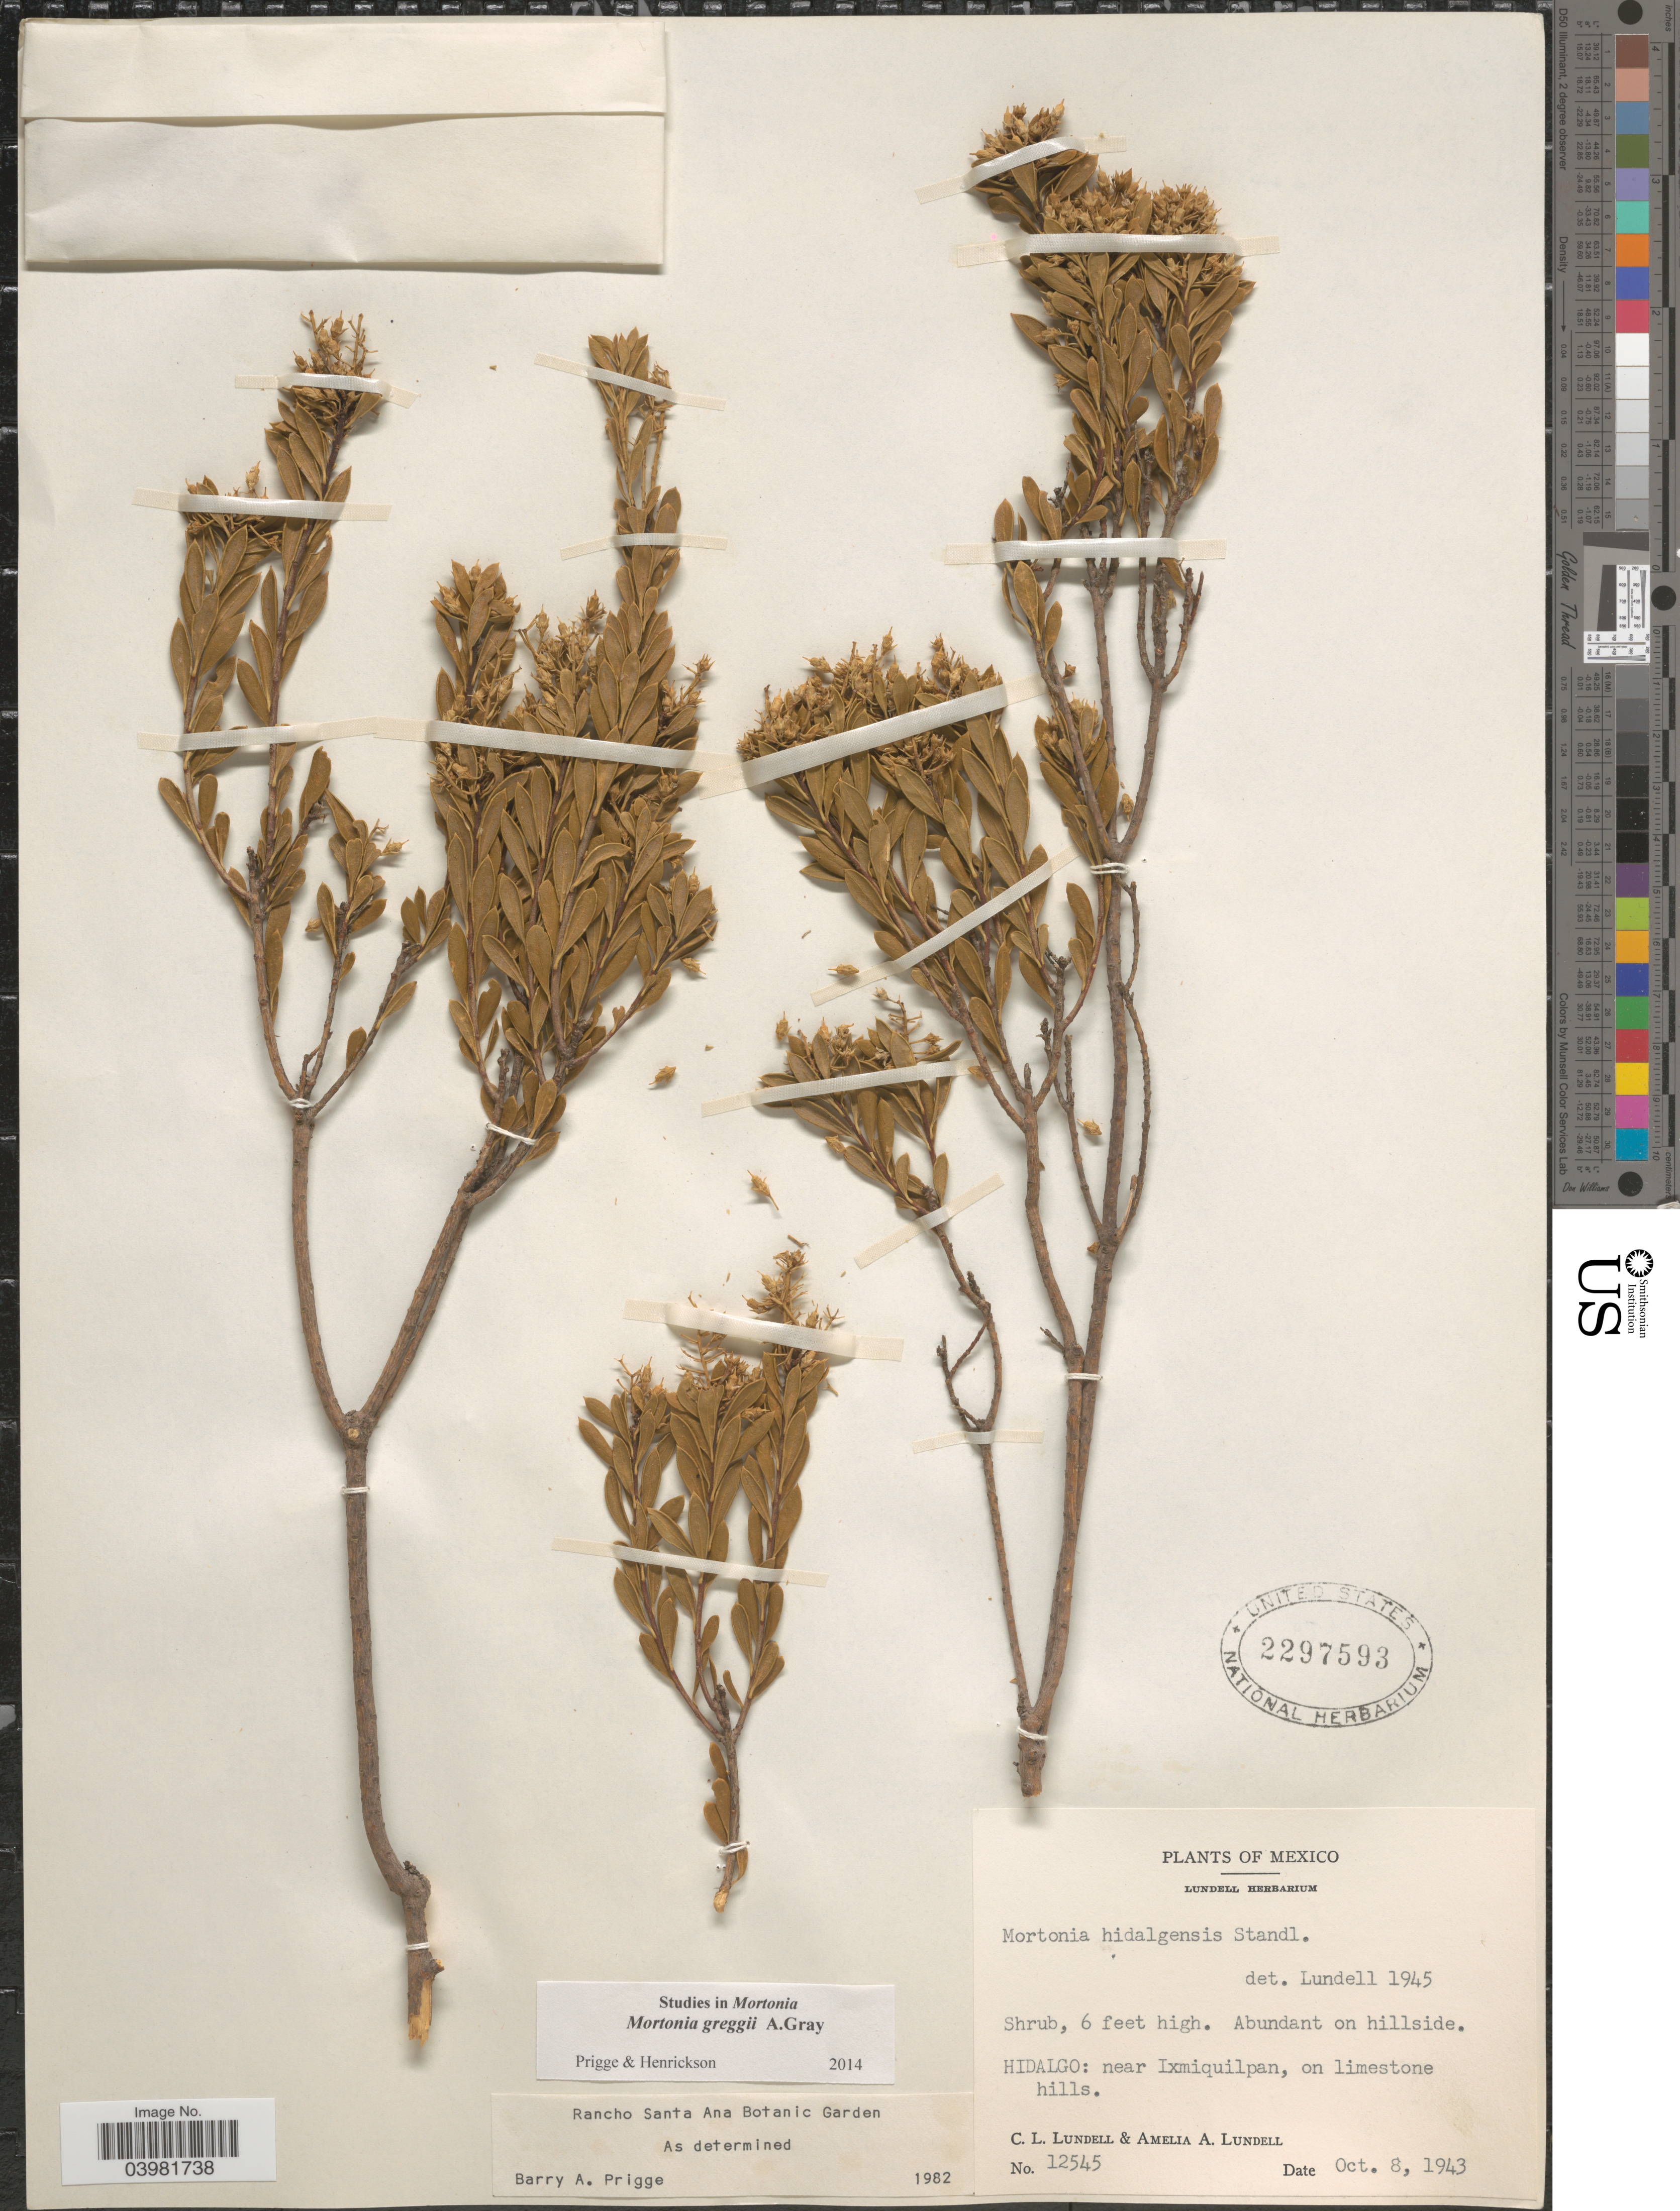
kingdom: Plantae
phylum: Tracheophyta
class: Magnoliopsida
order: Celastrales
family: Celastraceae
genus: Mortonia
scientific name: Mortonia greggii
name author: A. Gray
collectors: C. L. Lundell & A. A. Lundell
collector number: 12545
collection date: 1943-10-08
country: Mexico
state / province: Hidalgo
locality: Near Ixmiquilpan.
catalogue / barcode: US 2297593